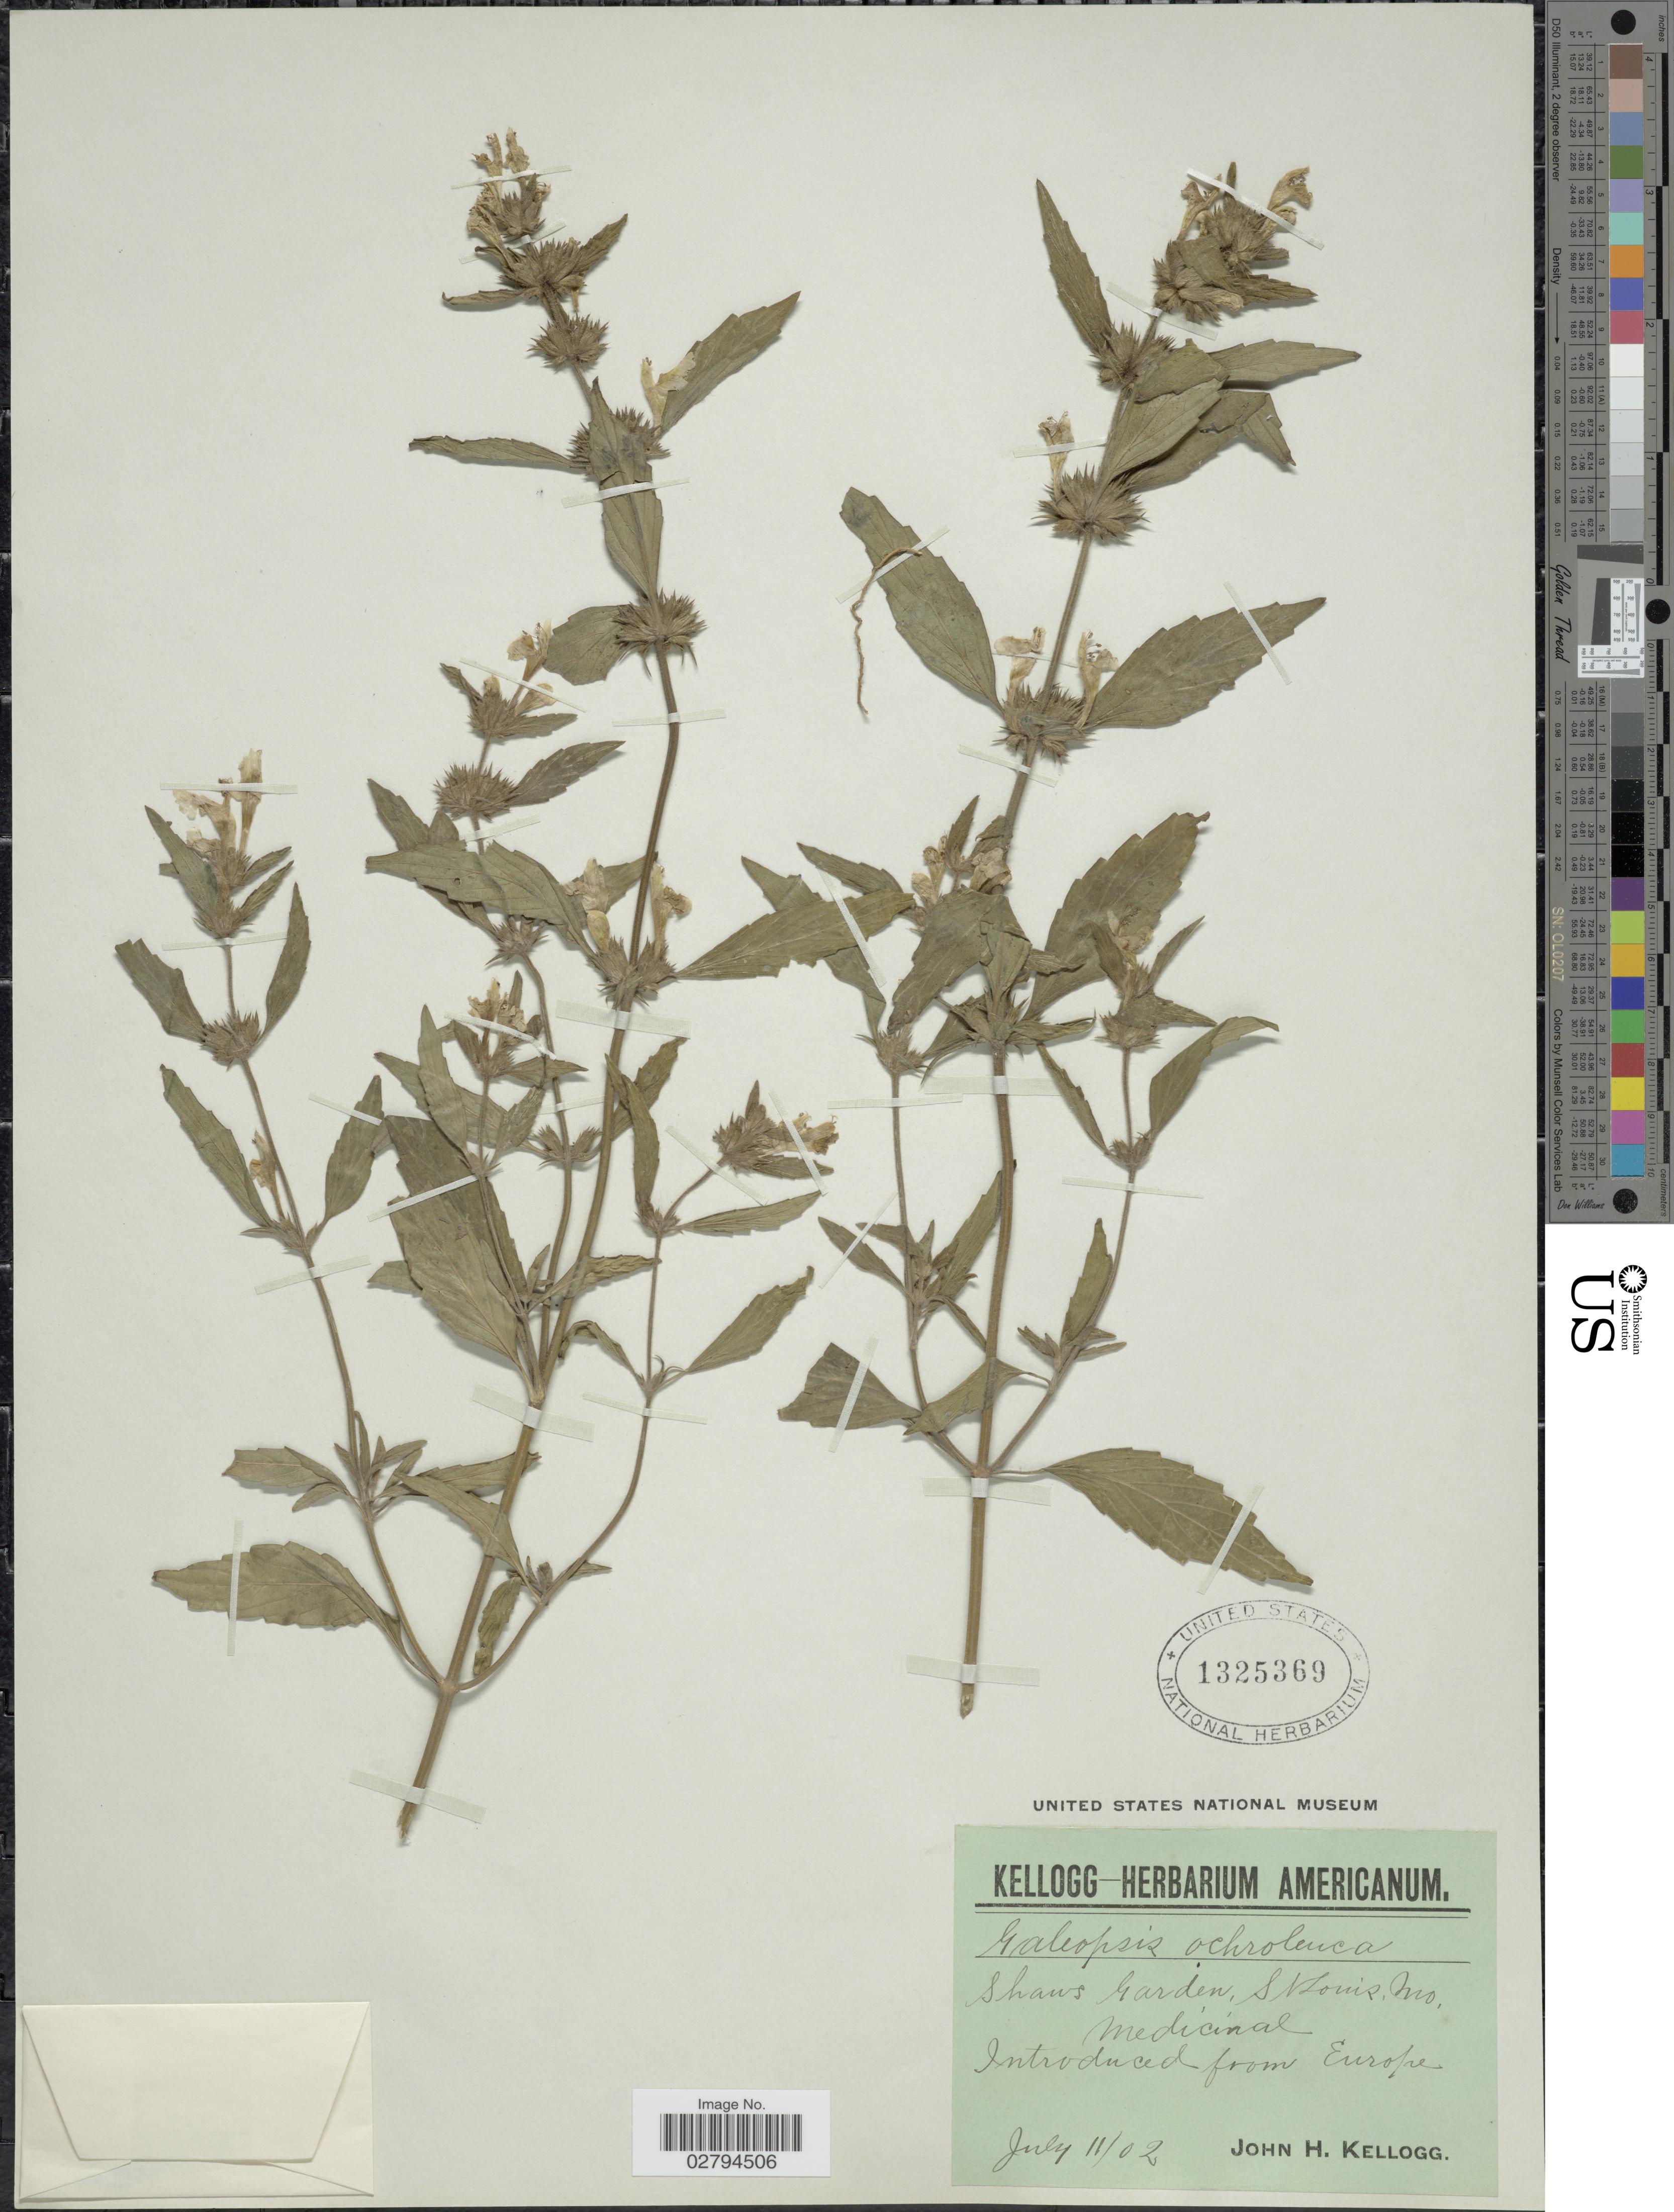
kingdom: Plantae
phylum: Tracheophyta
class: Magnoliopsida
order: Lamiales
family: Lamiaceae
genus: Galeopsis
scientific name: Galeopsis ochroleuca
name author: Lam.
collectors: J. H. Kellogg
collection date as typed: Transcribed d/m/y: 11/7/2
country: United States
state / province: Missouri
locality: Shaws Garden, S.N. Louis, Mo.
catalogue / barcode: US 1325369